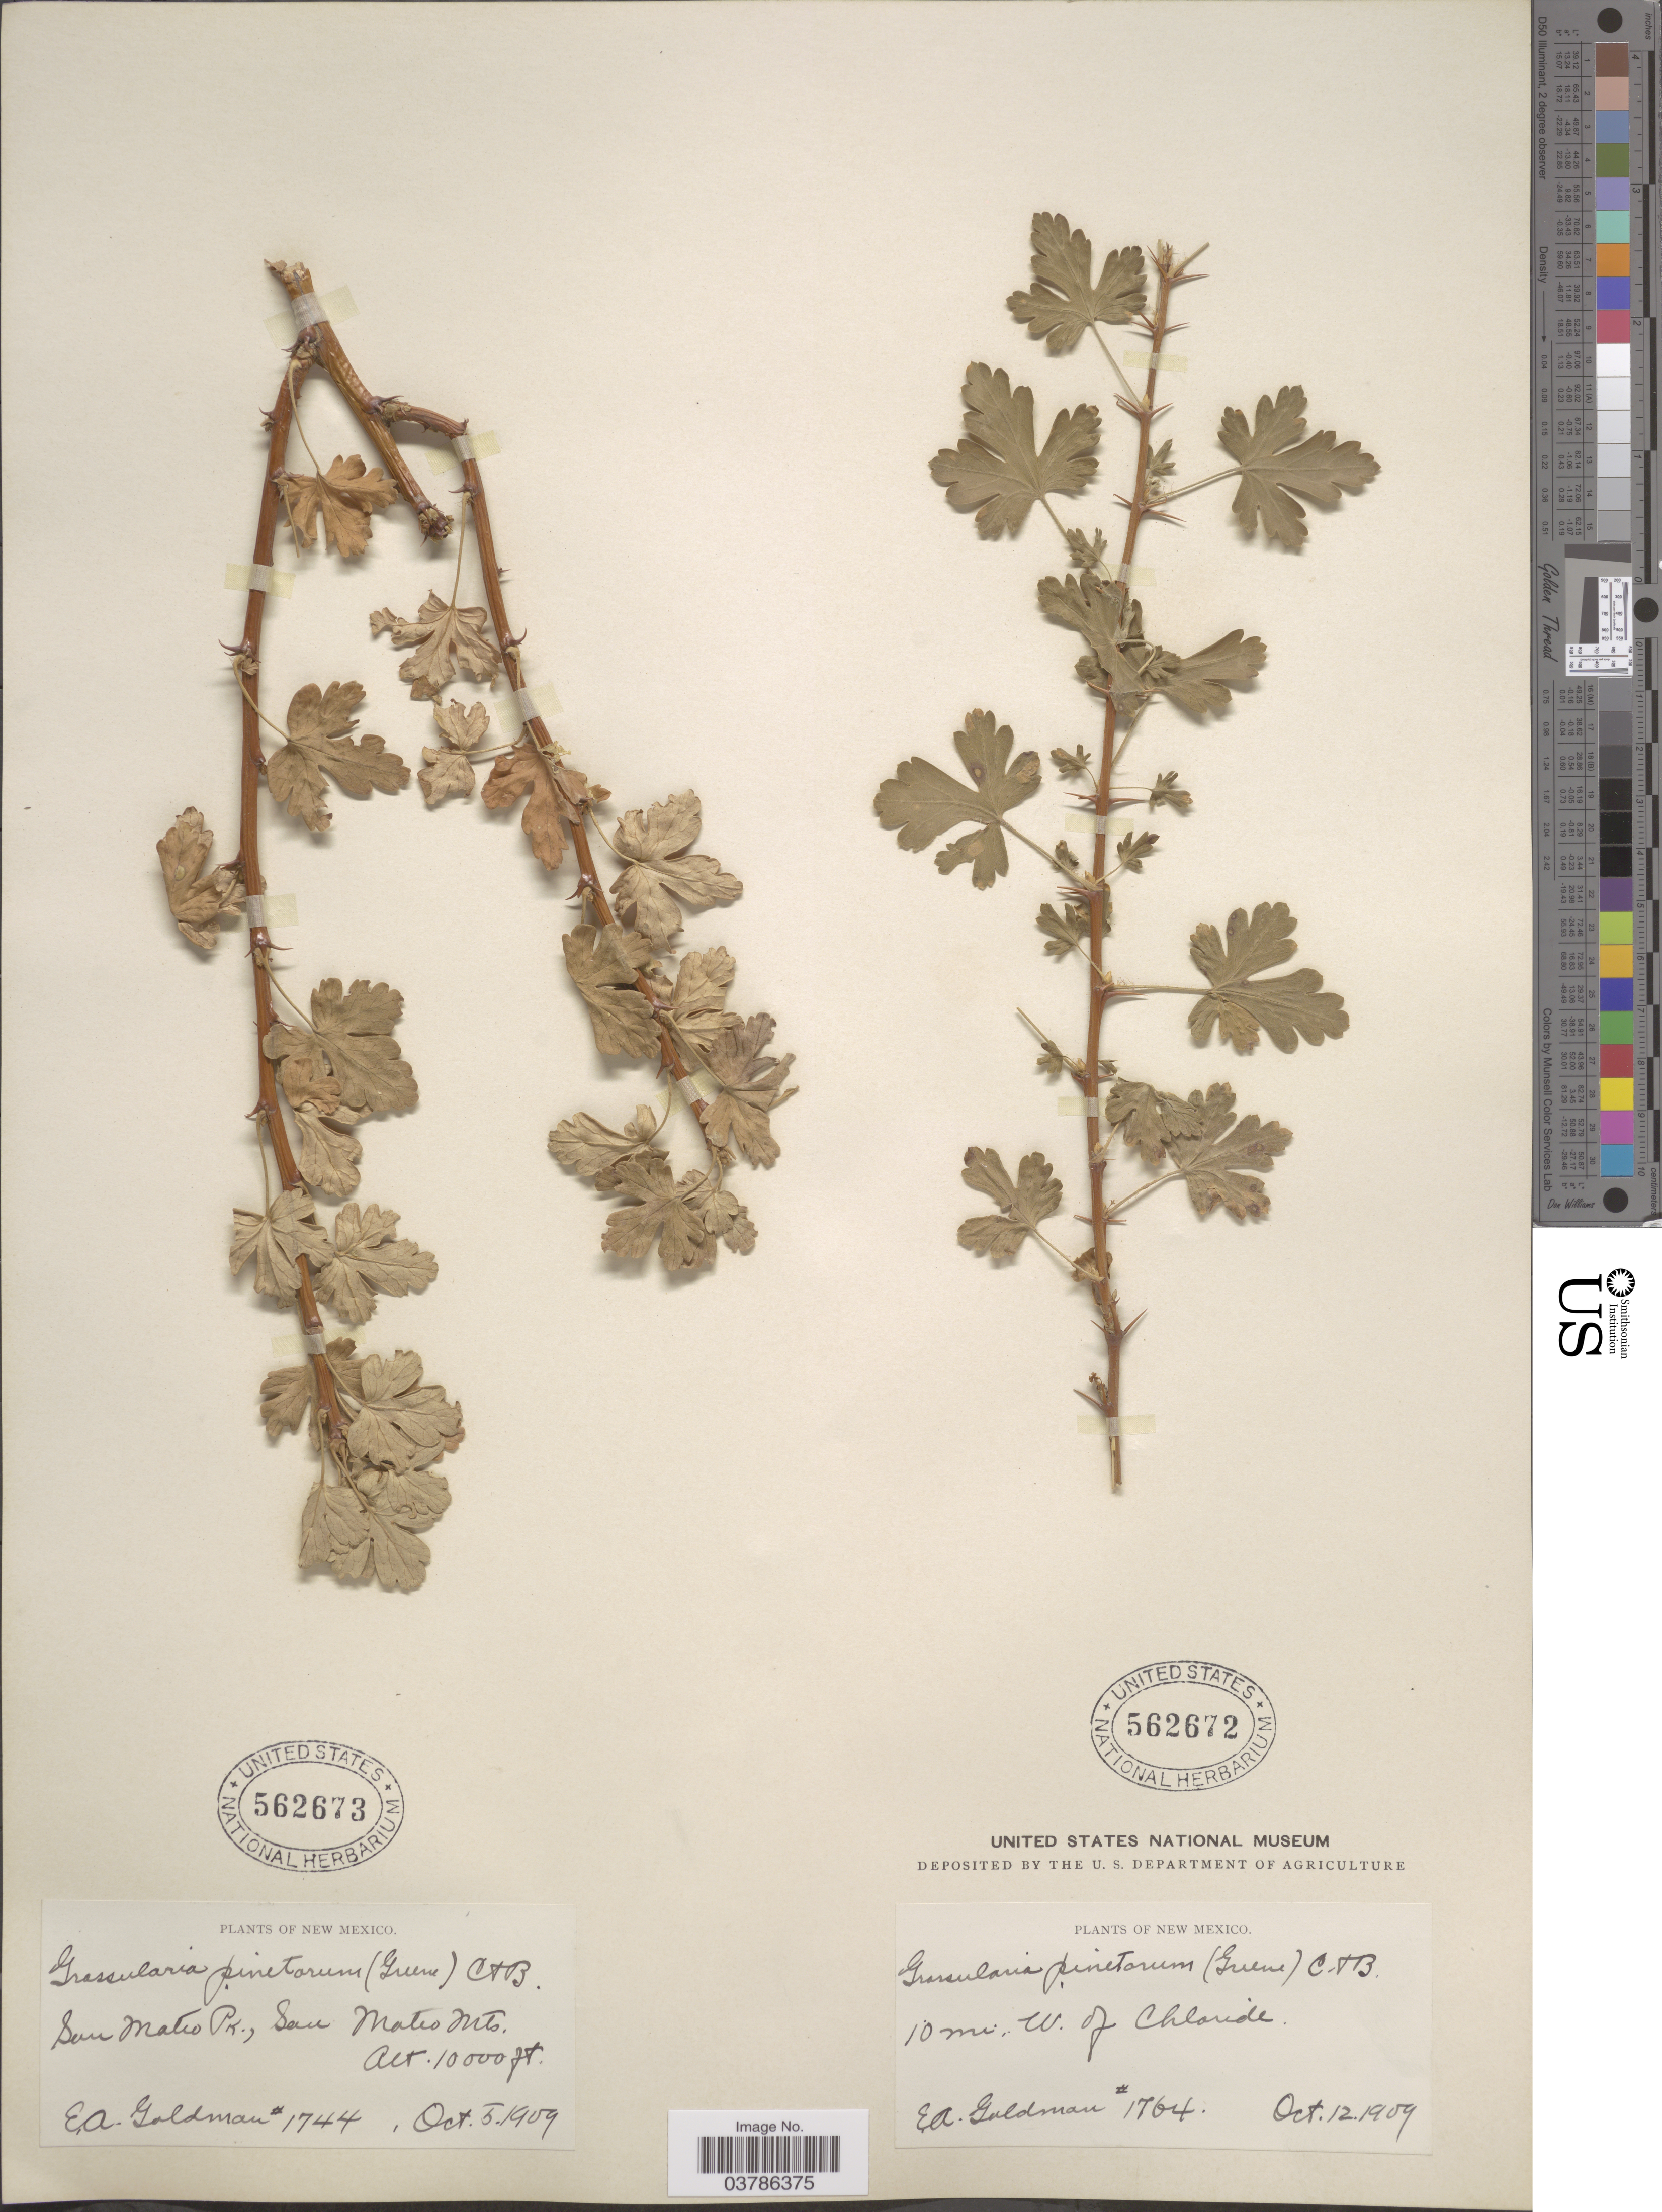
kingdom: Plantae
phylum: Tracheophyta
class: Magnoliopsida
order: Saxifragales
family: Grossulariaceae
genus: Ribes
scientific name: Ribes pinetorum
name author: Greene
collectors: E. A. Goldman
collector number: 1764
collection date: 1909-10-12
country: United States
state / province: New Mexico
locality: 10 mi. W. of Chloride.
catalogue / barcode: US 562672-2